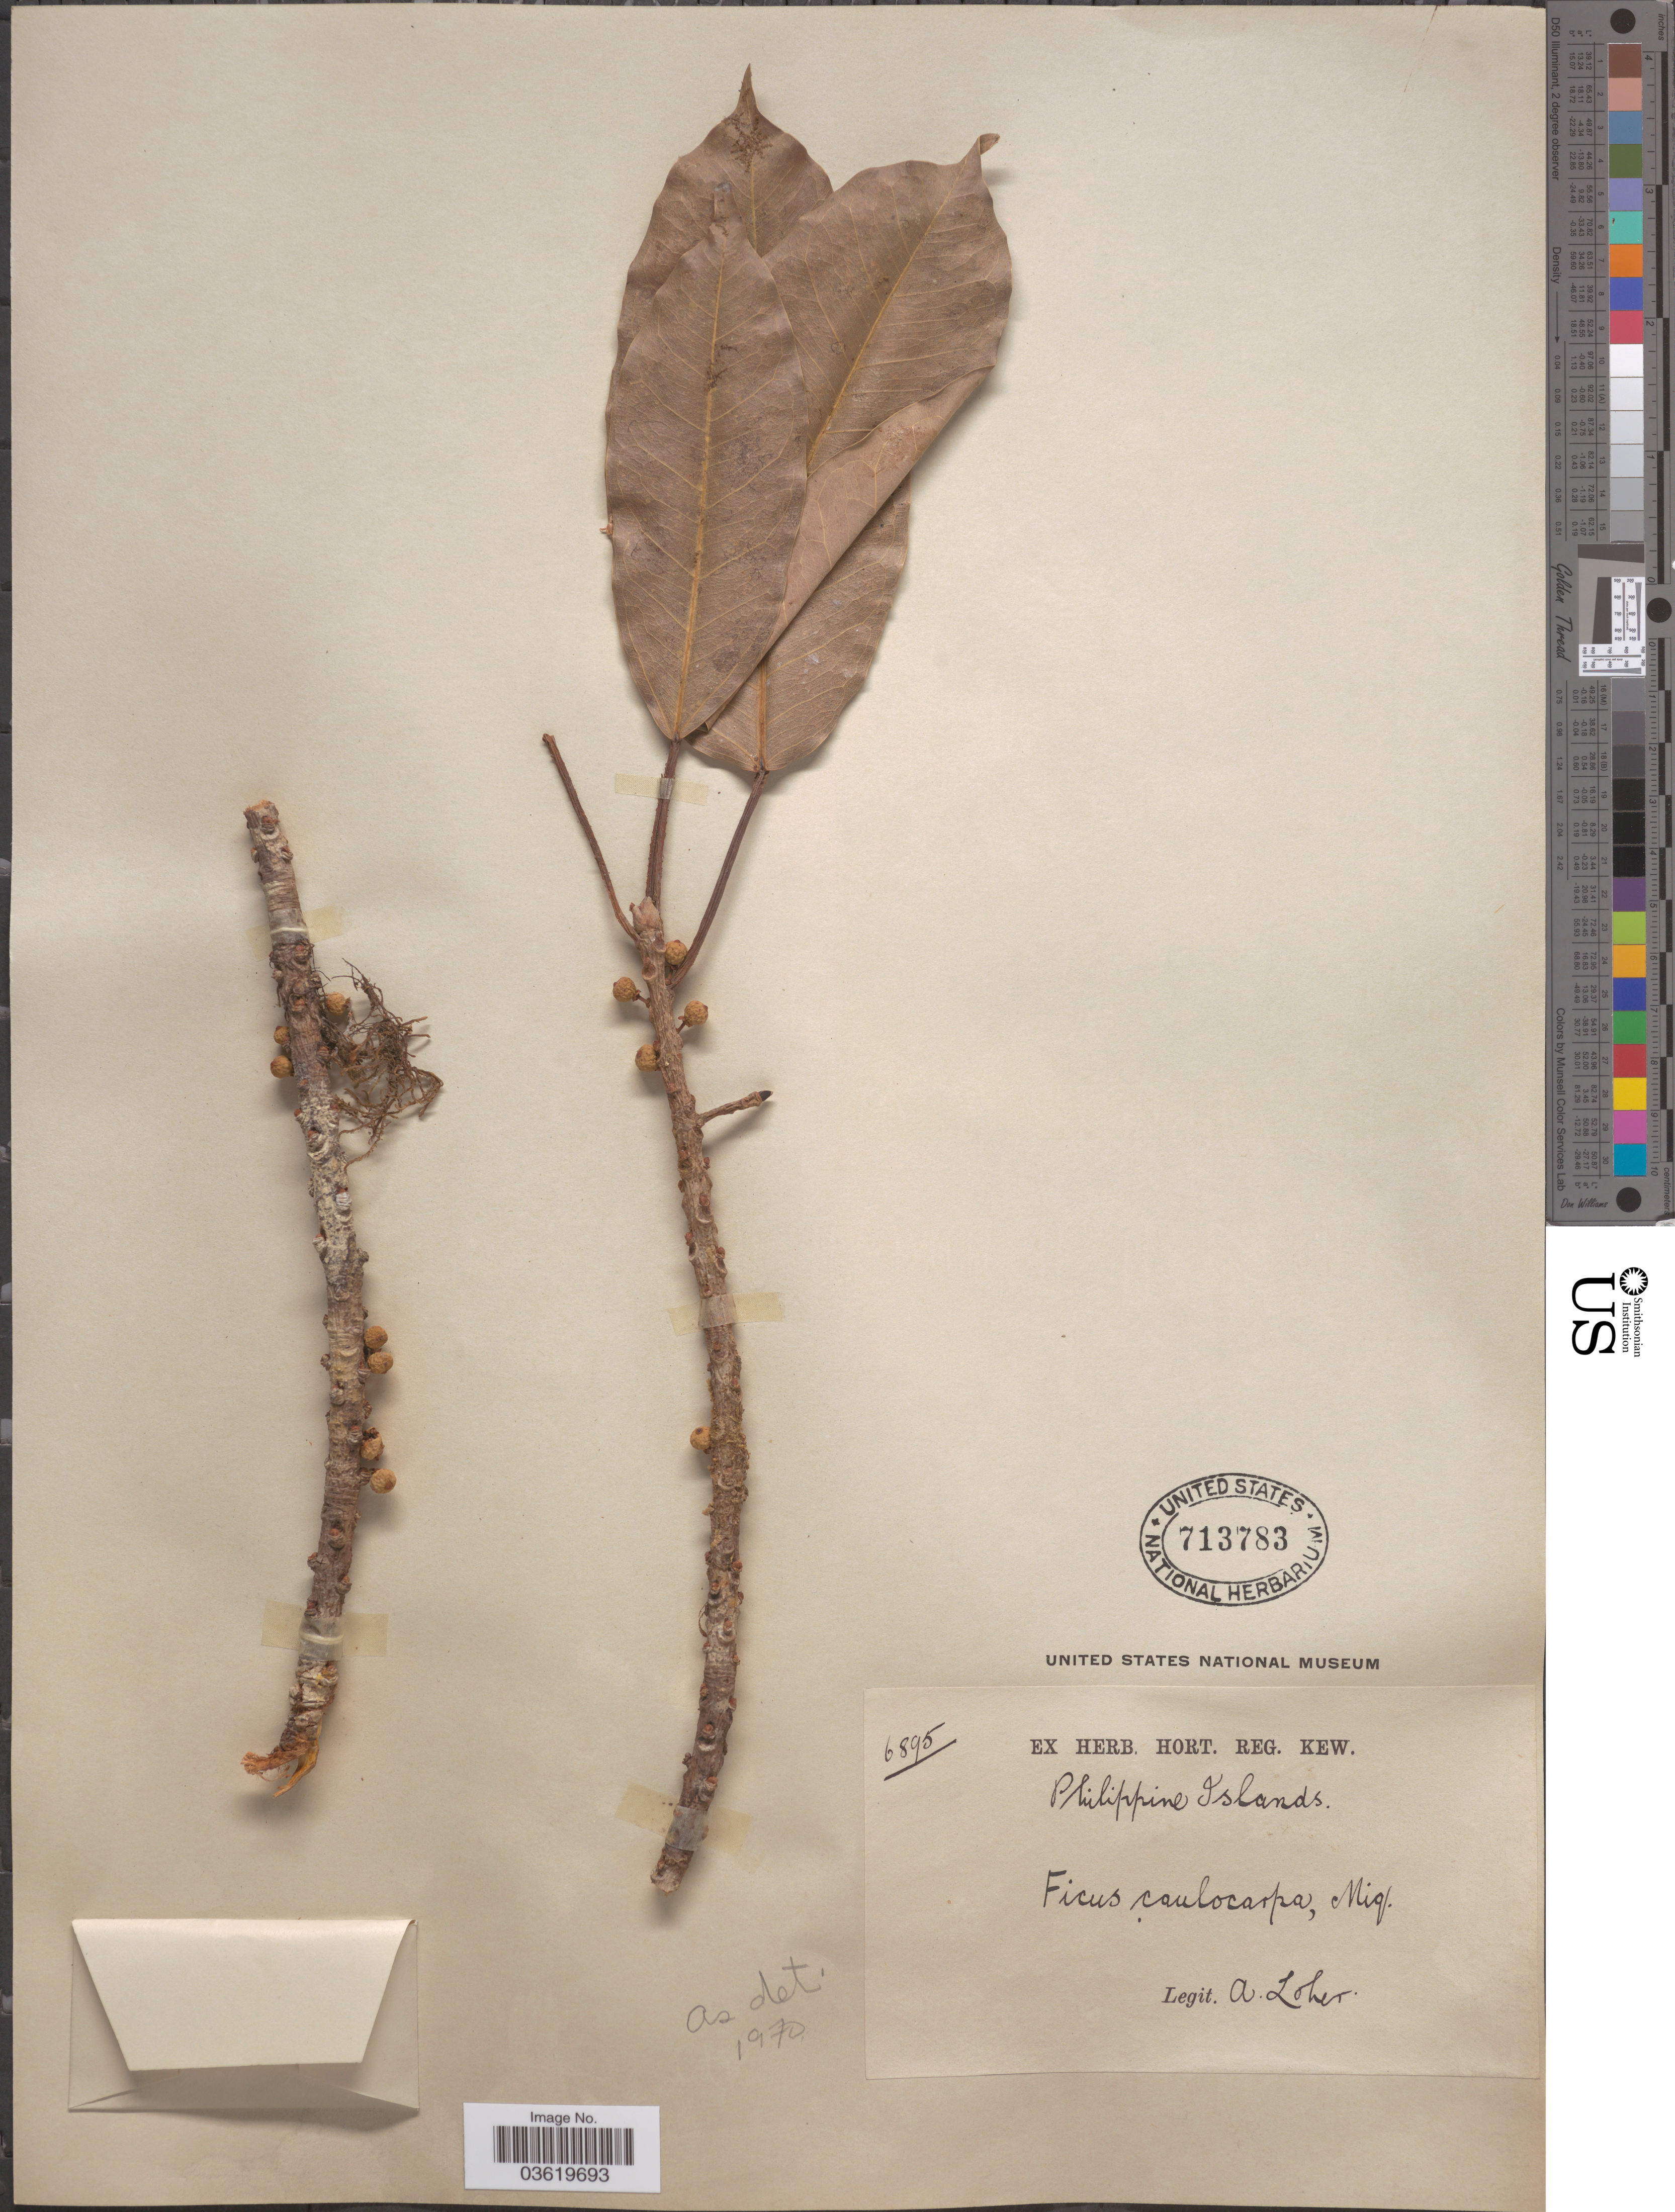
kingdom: Plantae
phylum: Tracheophyta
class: Magnoliopsida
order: Rosales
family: Moraceae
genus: Ficus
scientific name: Ficus stipulosa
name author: (Miq.) Miq.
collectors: A. Loher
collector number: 6895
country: Philippines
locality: Philippine Islands.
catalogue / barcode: US 713783